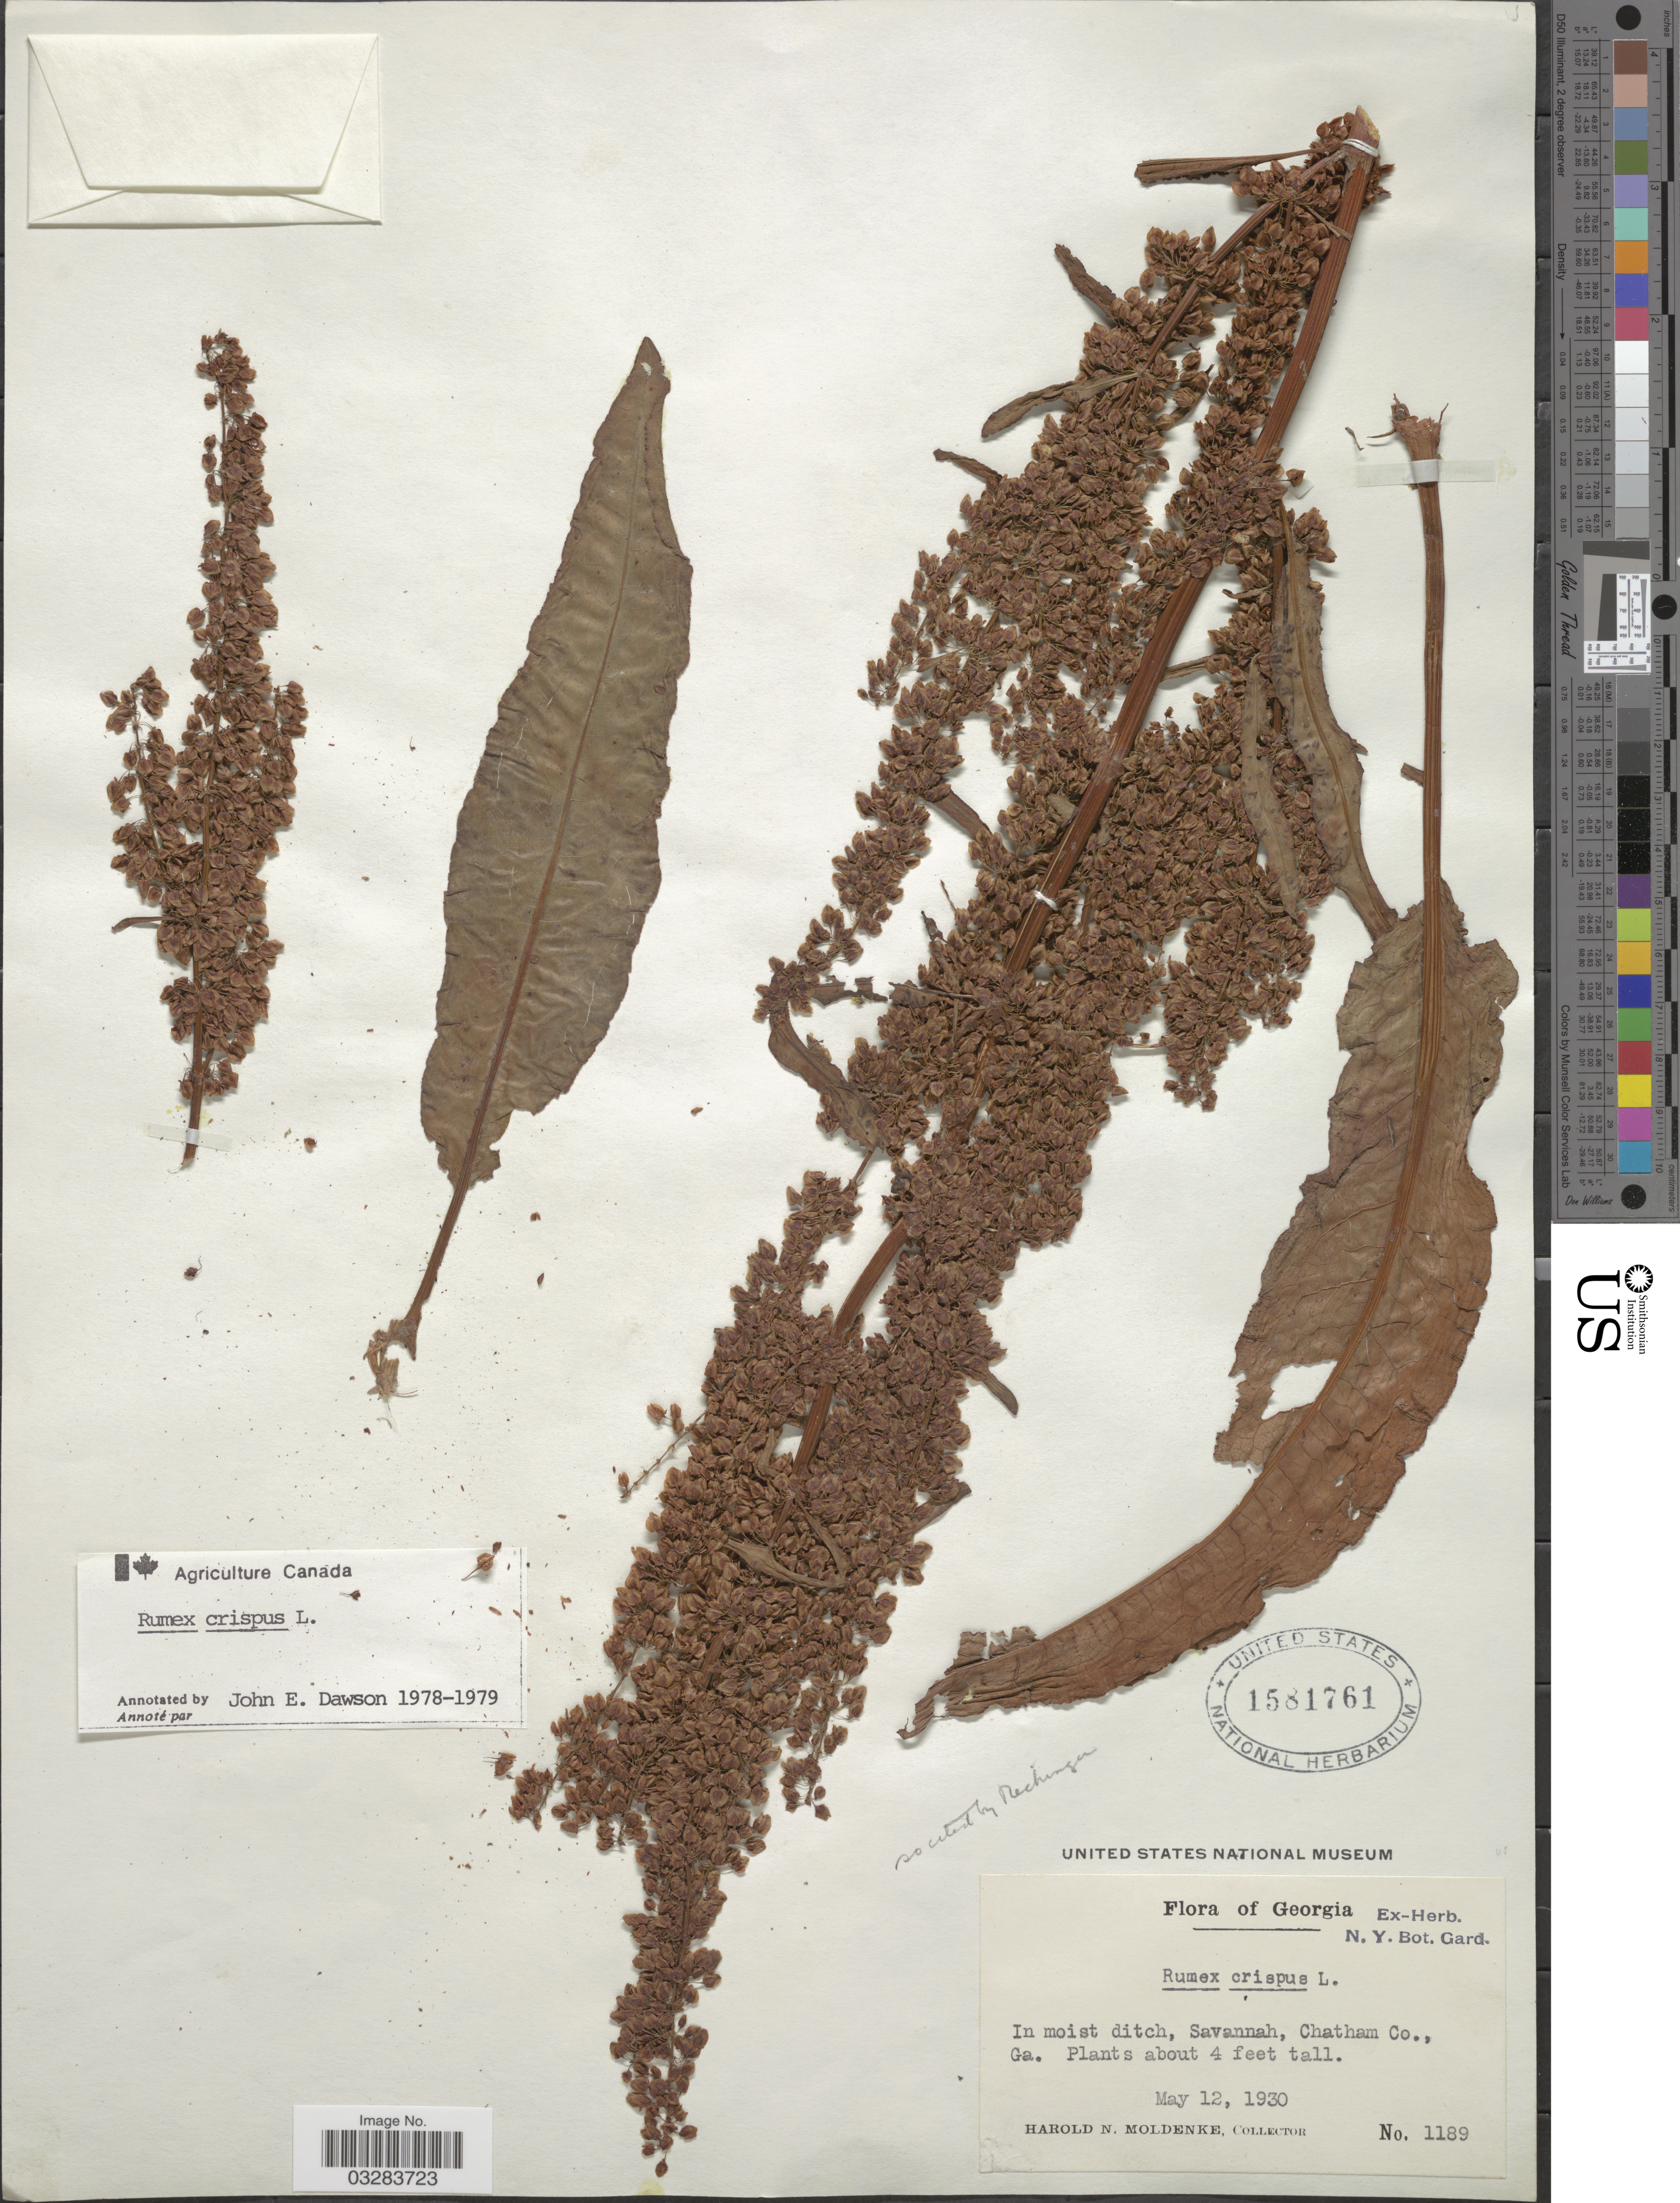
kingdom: Plantae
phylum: Tracheophyta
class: Magnoliopsida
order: Caryophyllales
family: Polygonaceae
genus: Rumex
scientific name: Rumex crispus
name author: L.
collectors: H. N. Moldenke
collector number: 1189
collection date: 1930-05-12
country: United States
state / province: Georgia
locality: Chatham Co.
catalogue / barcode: US 1581761